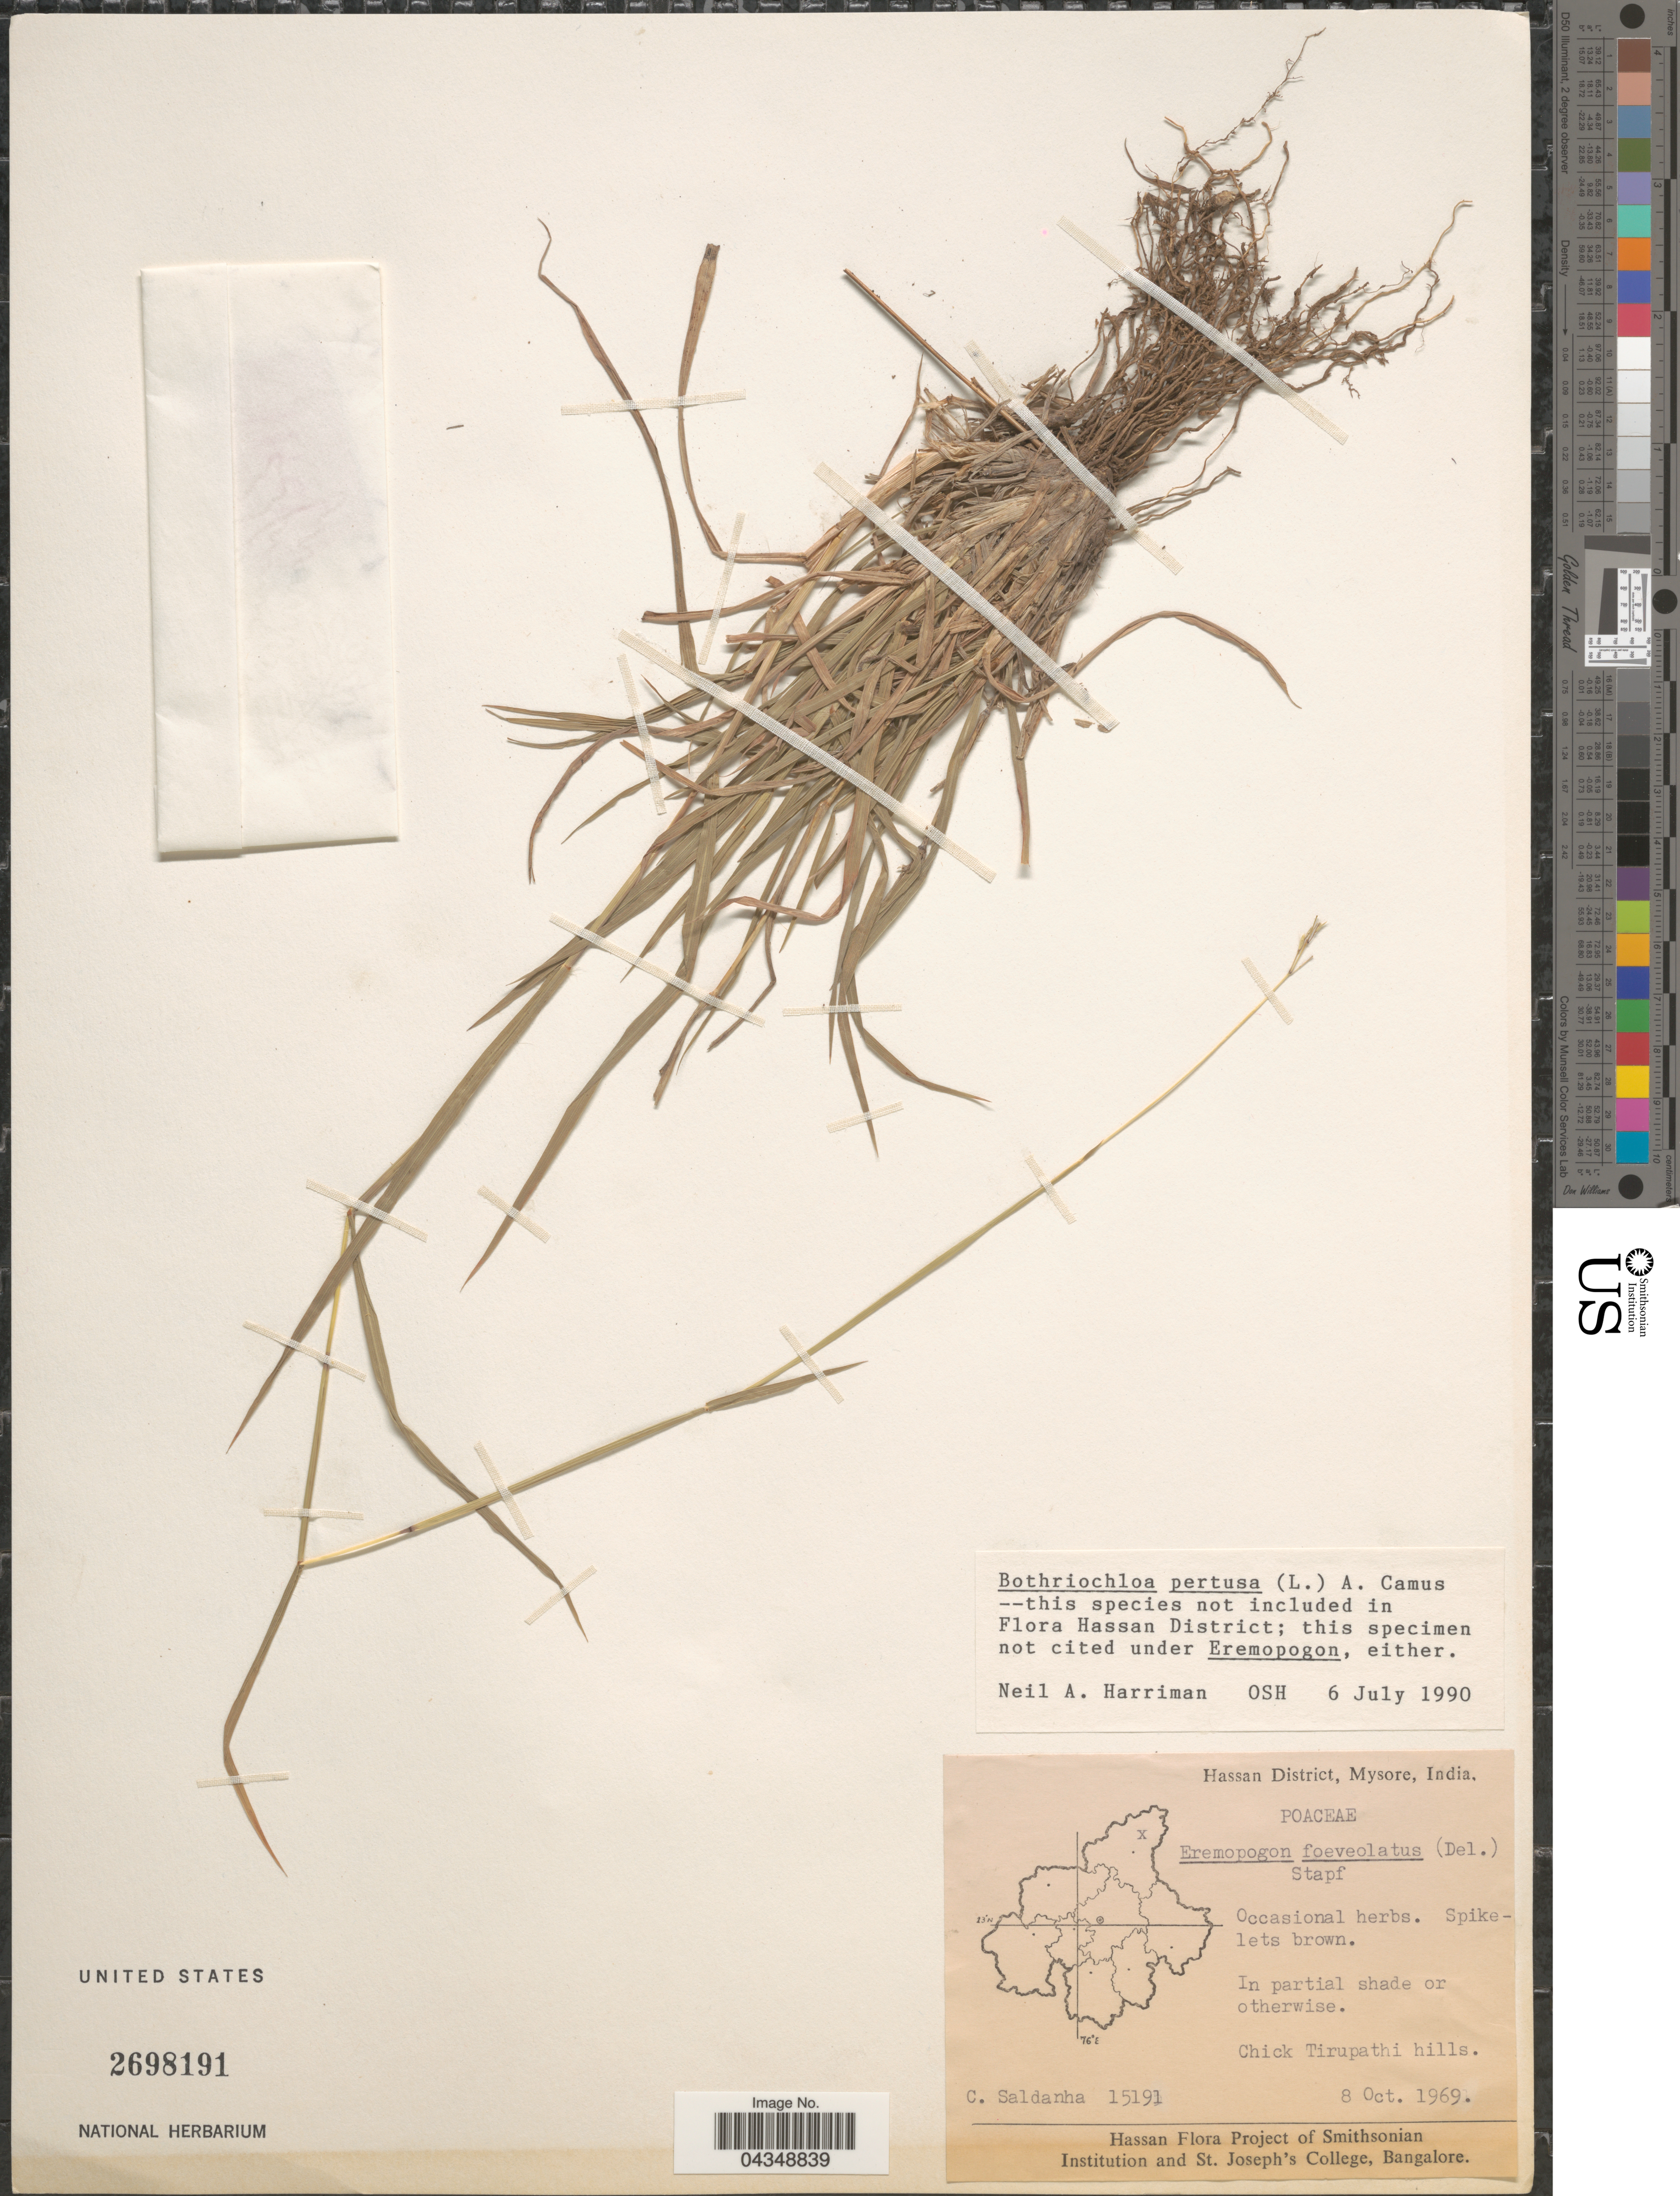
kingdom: Plantae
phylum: Tracheophyta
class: Liliopsida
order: Poales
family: Poaceae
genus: Bothriochloa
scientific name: Bothriochloa pertusa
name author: (L.) A. Camus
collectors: C. Saldanha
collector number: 15191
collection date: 1969-10-08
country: India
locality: Hassan District, Mysore. Chick Tirupathi hills.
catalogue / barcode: US 2698191